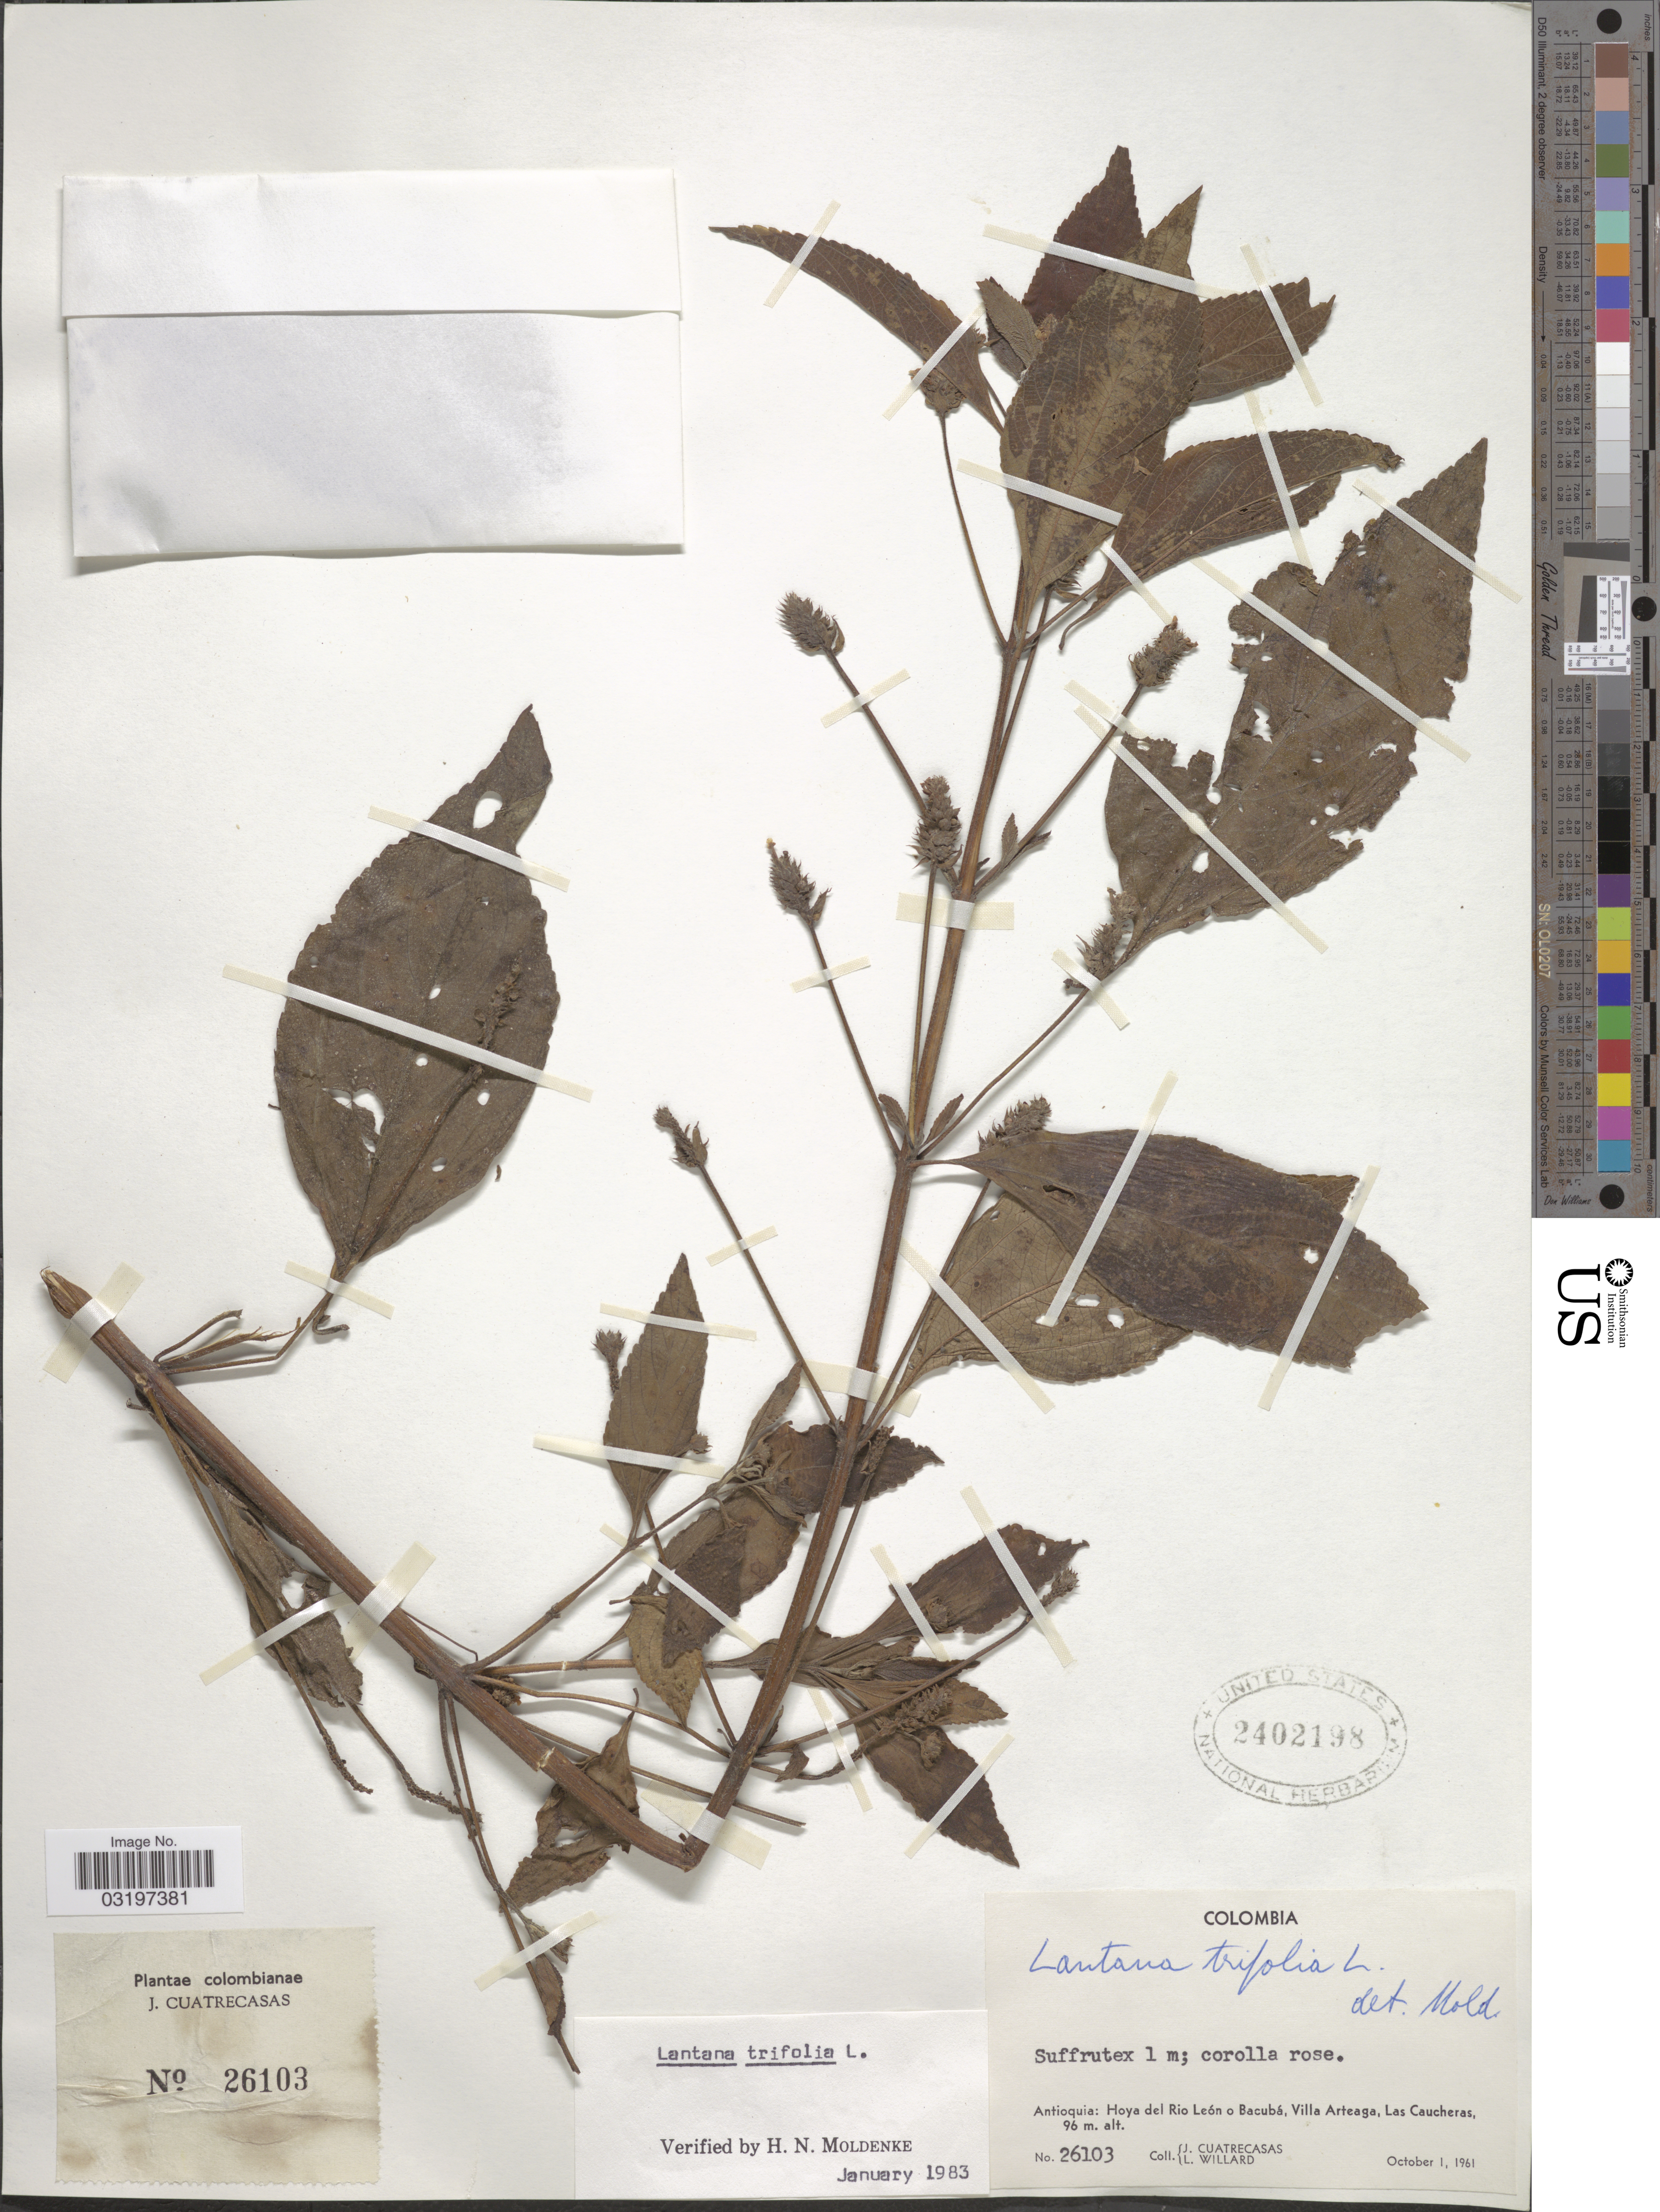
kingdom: Plantae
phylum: Tracheophyta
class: Magnoliopsida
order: Lamiales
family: Verbenaceae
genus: Lantana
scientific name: Lantana trifolia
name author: L.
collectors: J. Cuatrecasas & L. Willard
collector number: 26103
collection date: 1961-10-01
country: Colombia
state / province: Antioquia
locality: Hoya del Rio León o Bacubá, Villa Arteaga, Las Caucheras.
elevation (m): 96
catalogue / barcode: US 2402198